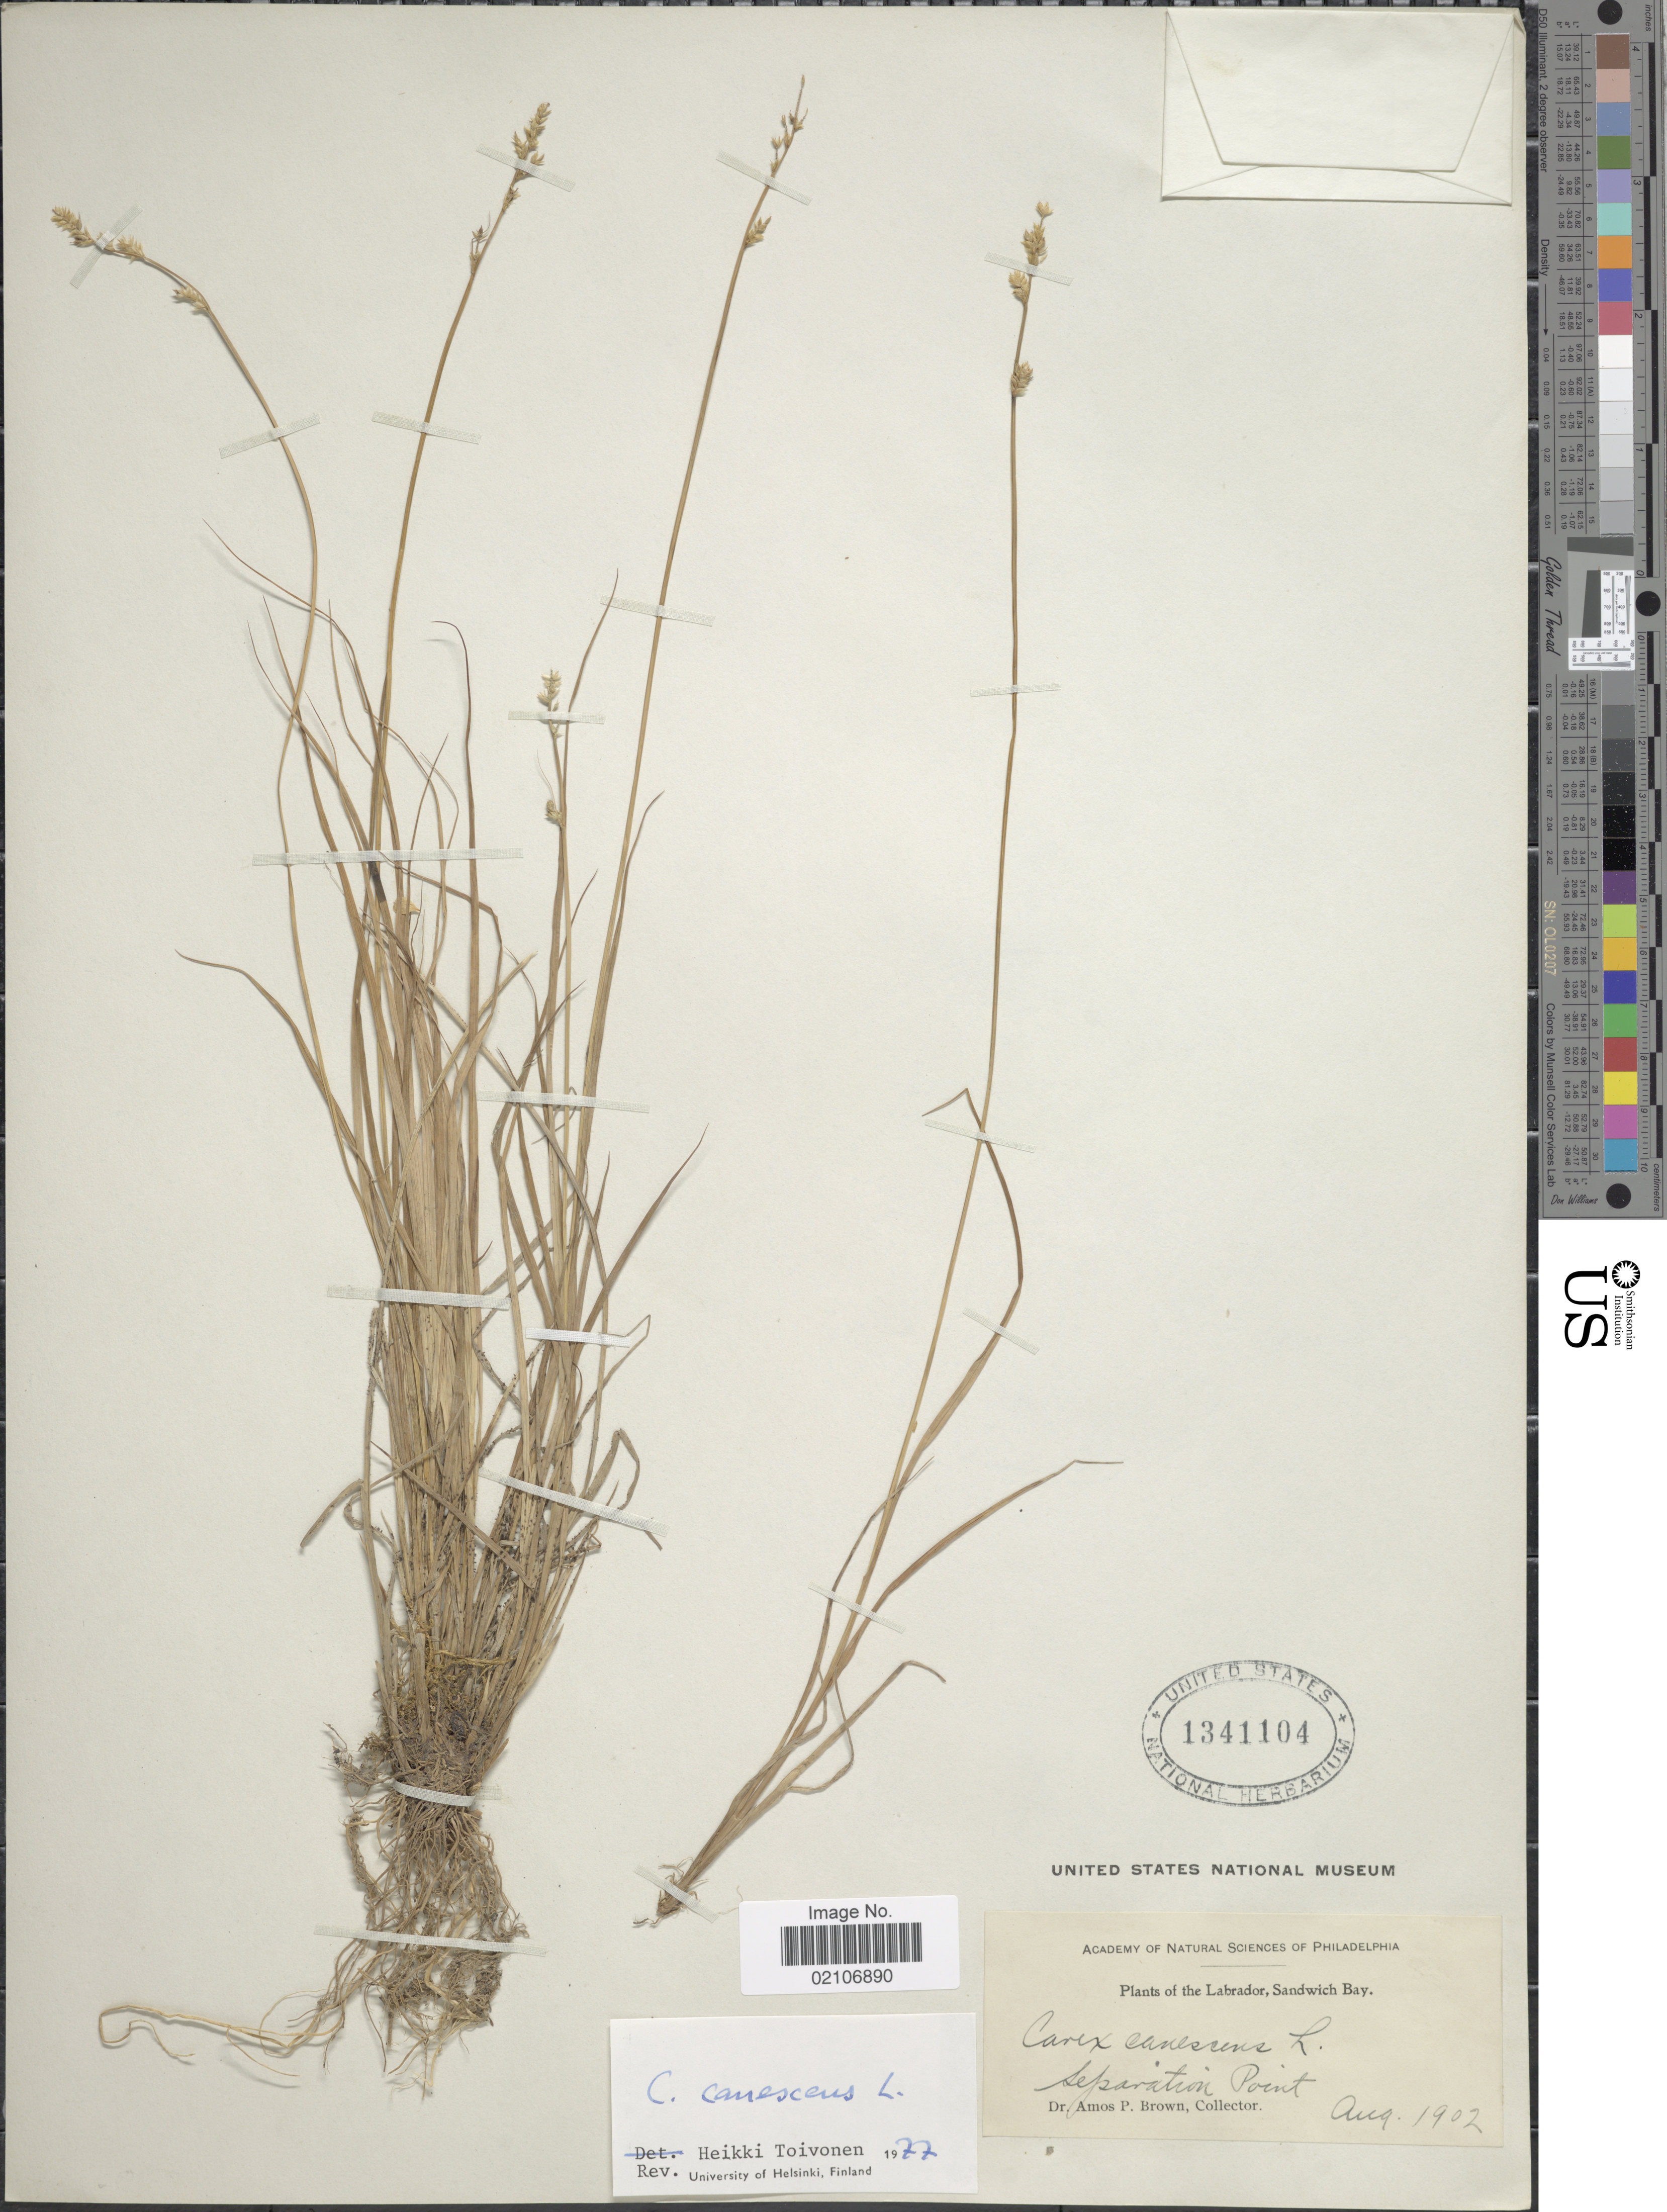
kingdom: Plantae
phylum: Tracheophyta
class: Liliopsida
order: Poales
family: Cyperaceae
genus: Carex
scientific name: Carex canescens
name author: L.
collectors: A. P. Br.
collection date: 1902-08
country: Canada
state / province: Newfoundland and Labrador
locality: Separation Point, Labrador, Sandwich Bay.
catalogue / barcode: US 1341104